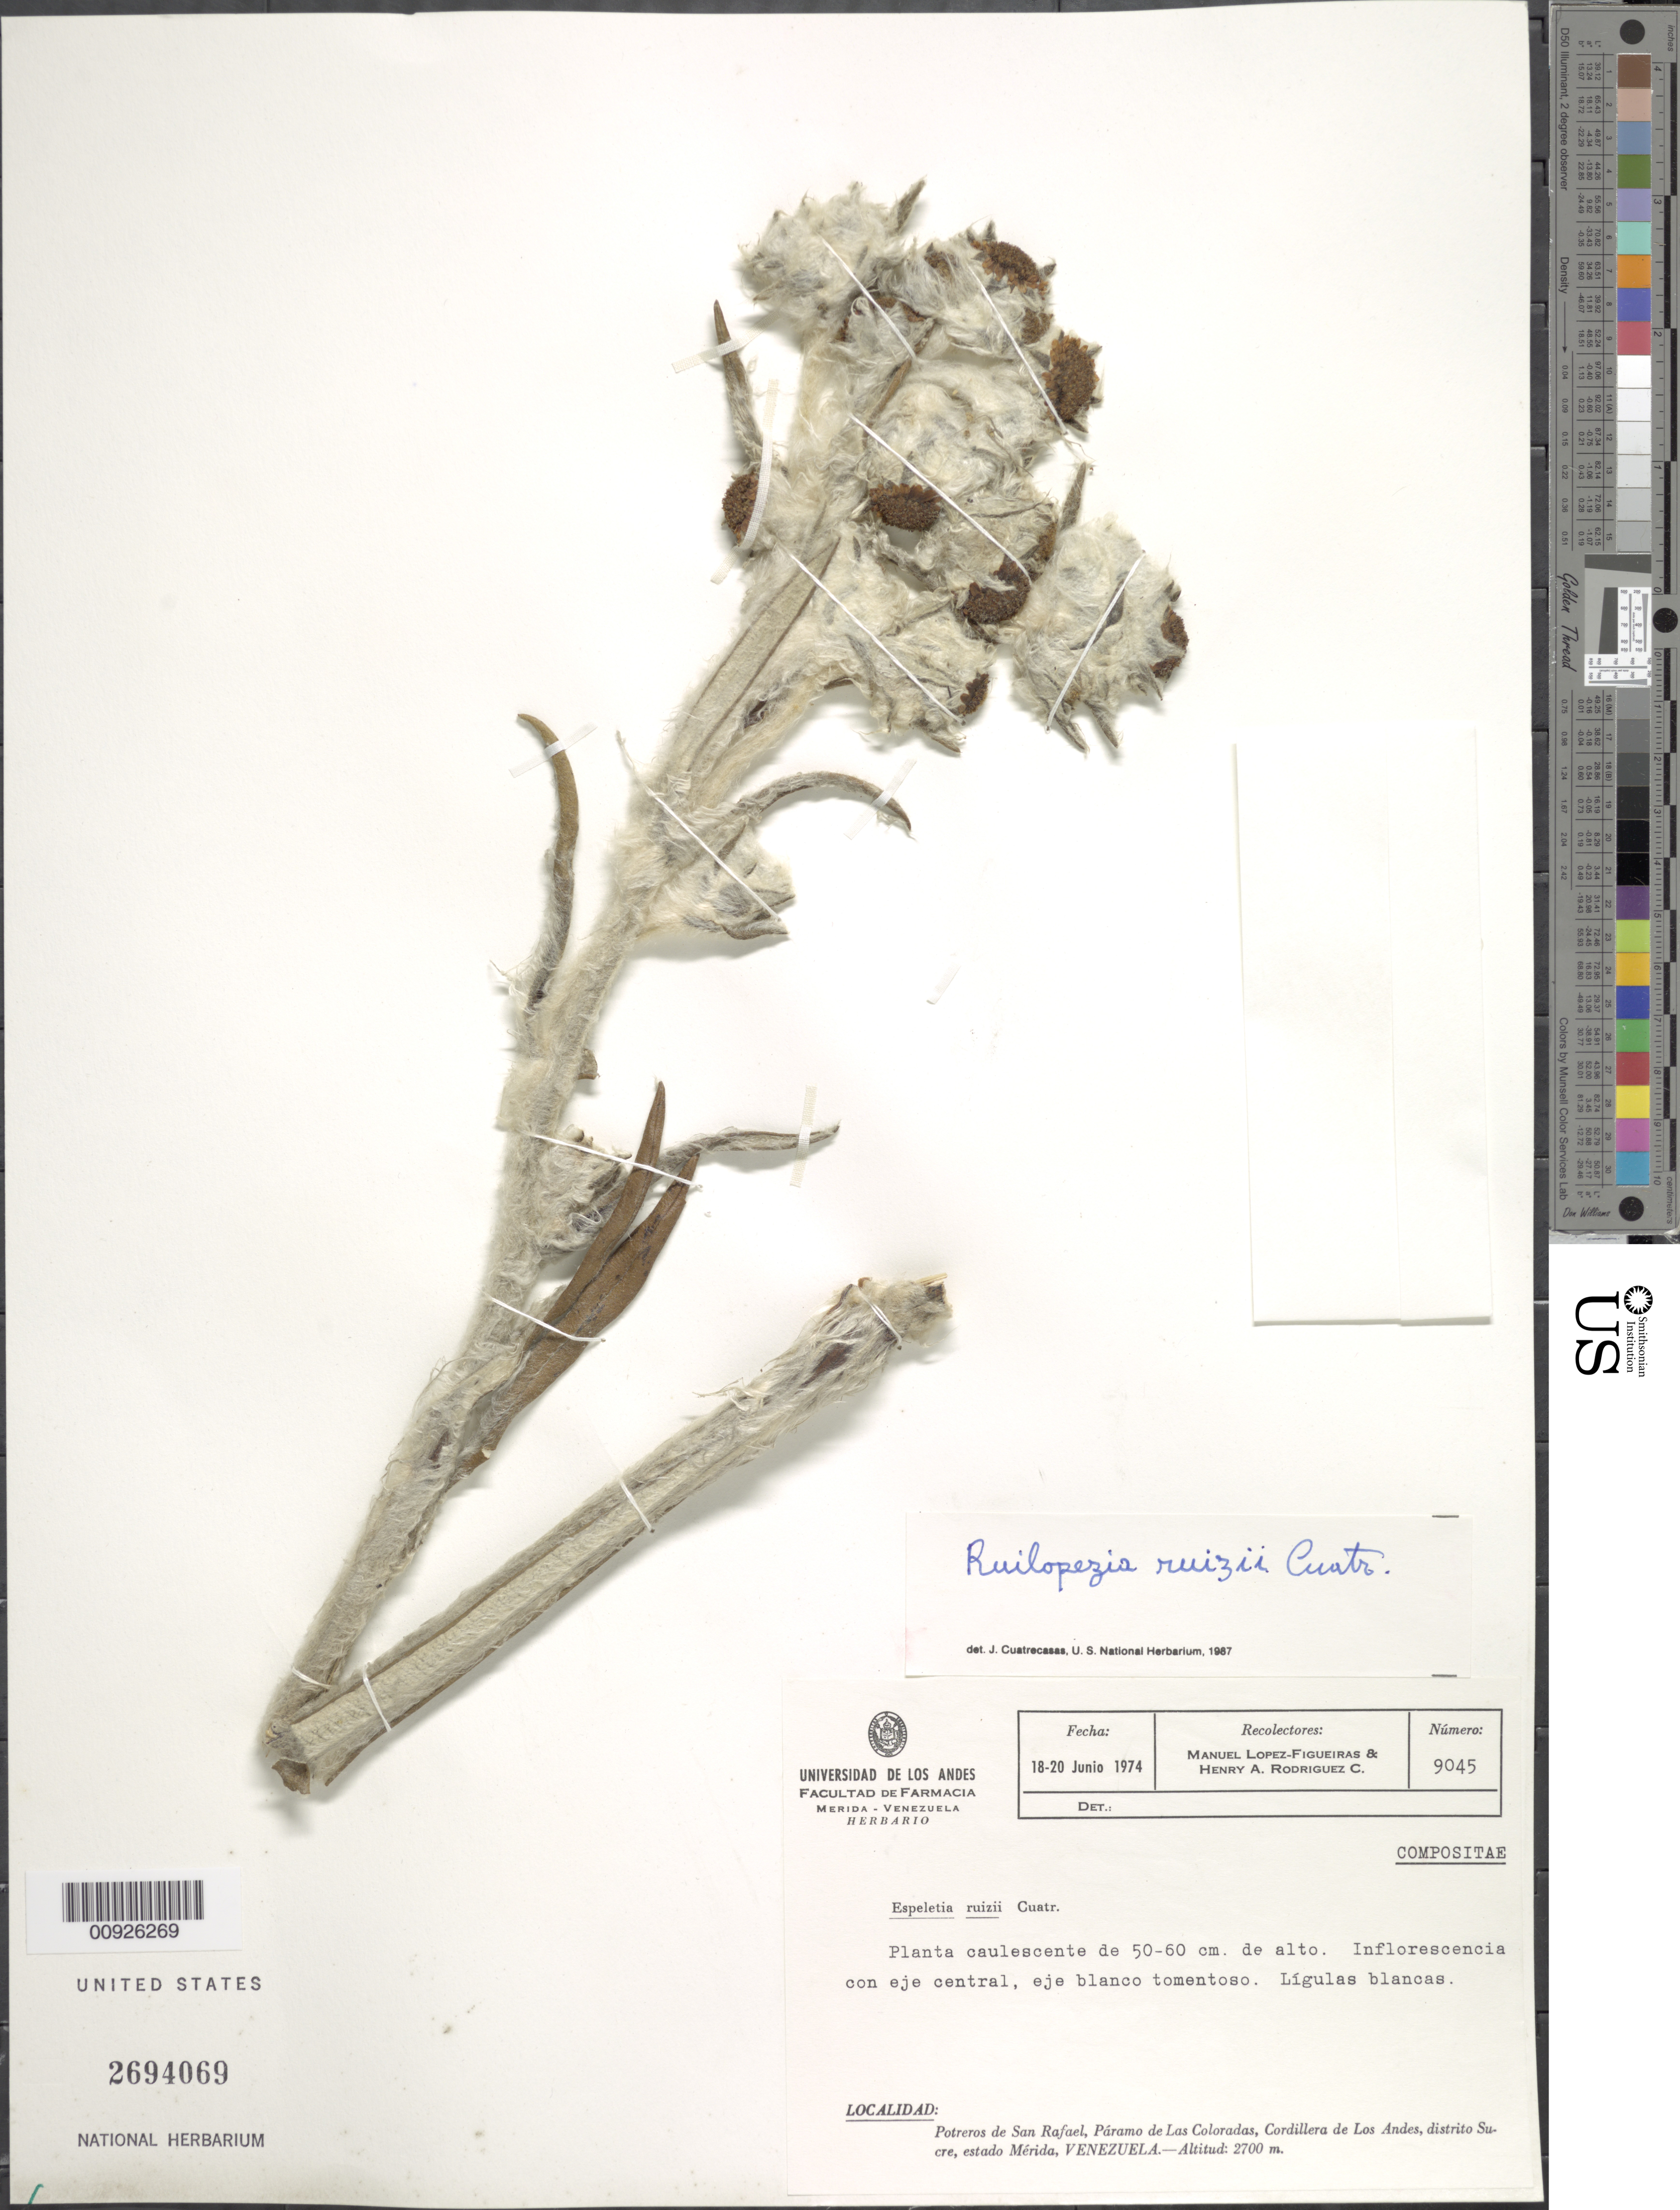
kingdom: Plantae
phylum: Tracheophyta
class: Magnoliopsida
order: Asterales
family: Asteraceae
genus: Ruilopezia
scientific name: Ruilopezia ruizii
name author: (Cuatrec.) Cuatrec.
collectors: M. López Figueiras & H. A. Rodriguez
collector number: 9045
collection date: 1974-06-18/1974-06-20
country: Venezuela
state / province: Mérida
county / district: Sucre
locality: Páramo de las Coloradas. Potreros de San Rafael.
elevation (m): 2700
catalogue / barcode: US 2694069